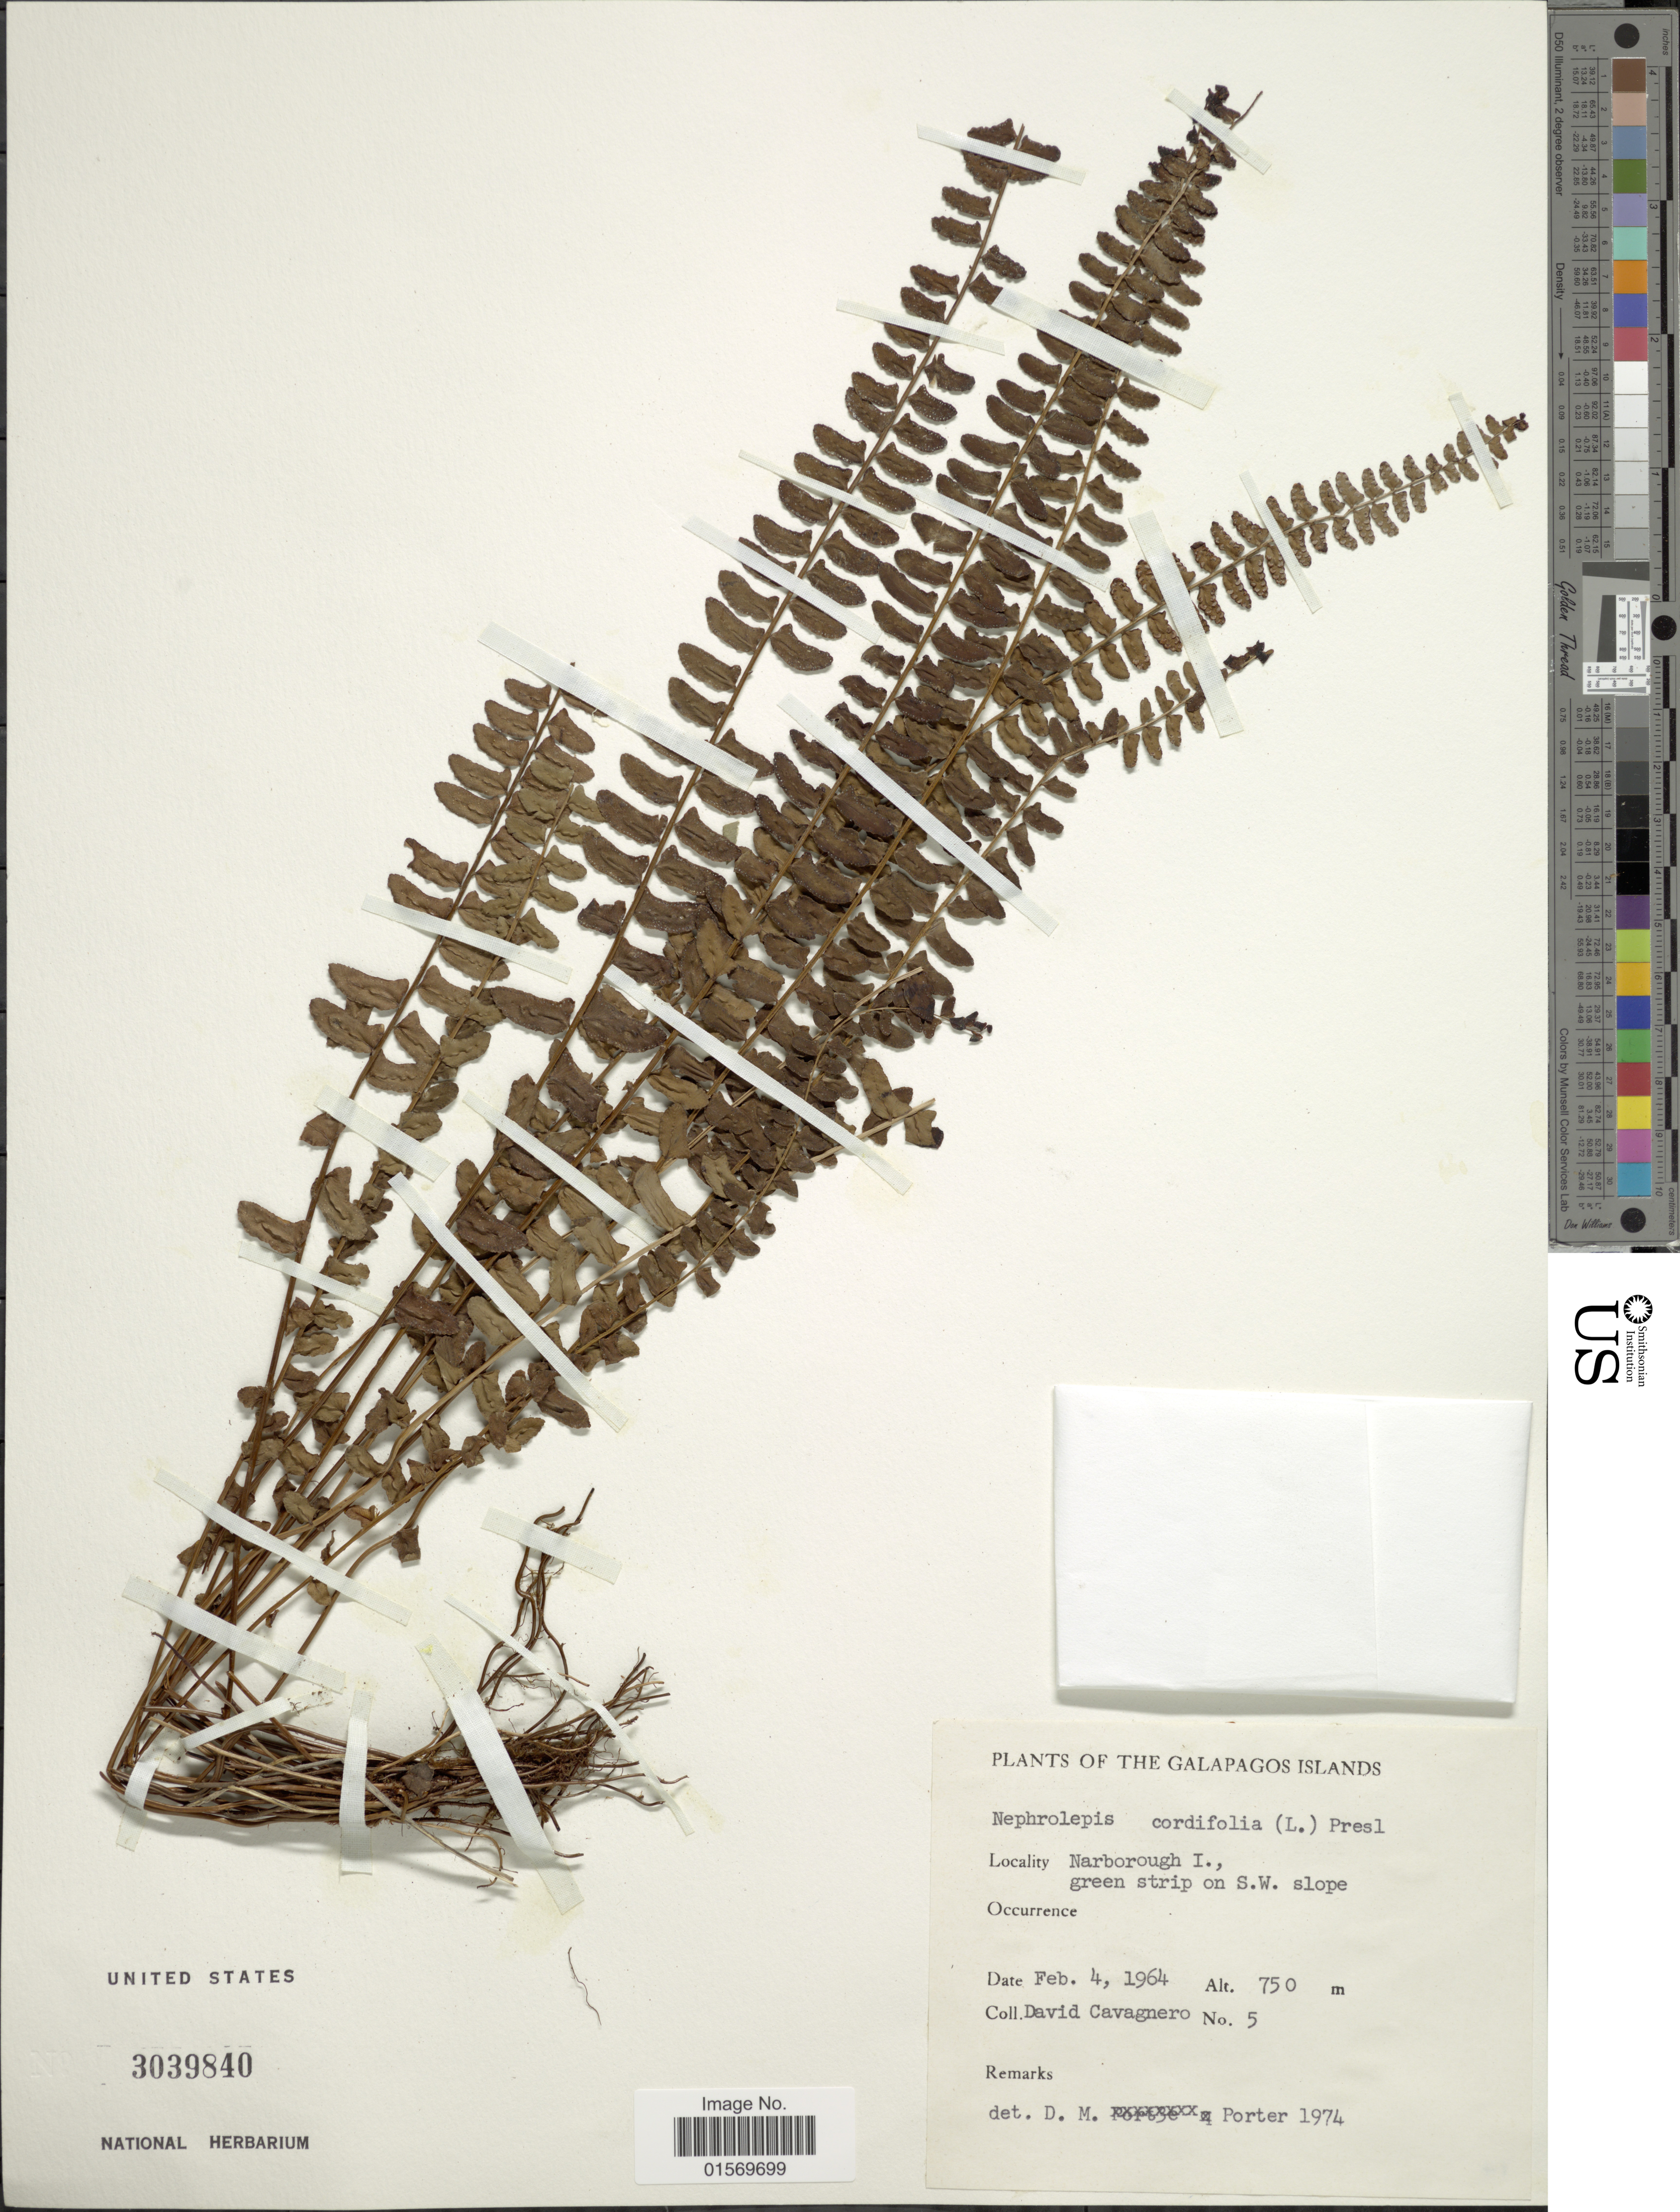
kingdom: Plantae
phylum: Tracheophyta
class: Polypodiopsida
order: Polypodiales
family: Nephrolepidaceae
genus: Nephrolepis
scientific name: Nephrolepis cordifolia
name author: (L.) C. Presl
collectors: D. Cavagnaro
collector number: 5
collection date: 1964-02-04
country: Ecuador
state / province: Colón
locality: Galapagos Islands, Narborough I., green strip on S. W. slope.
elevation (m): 750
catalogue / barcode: US 3039840